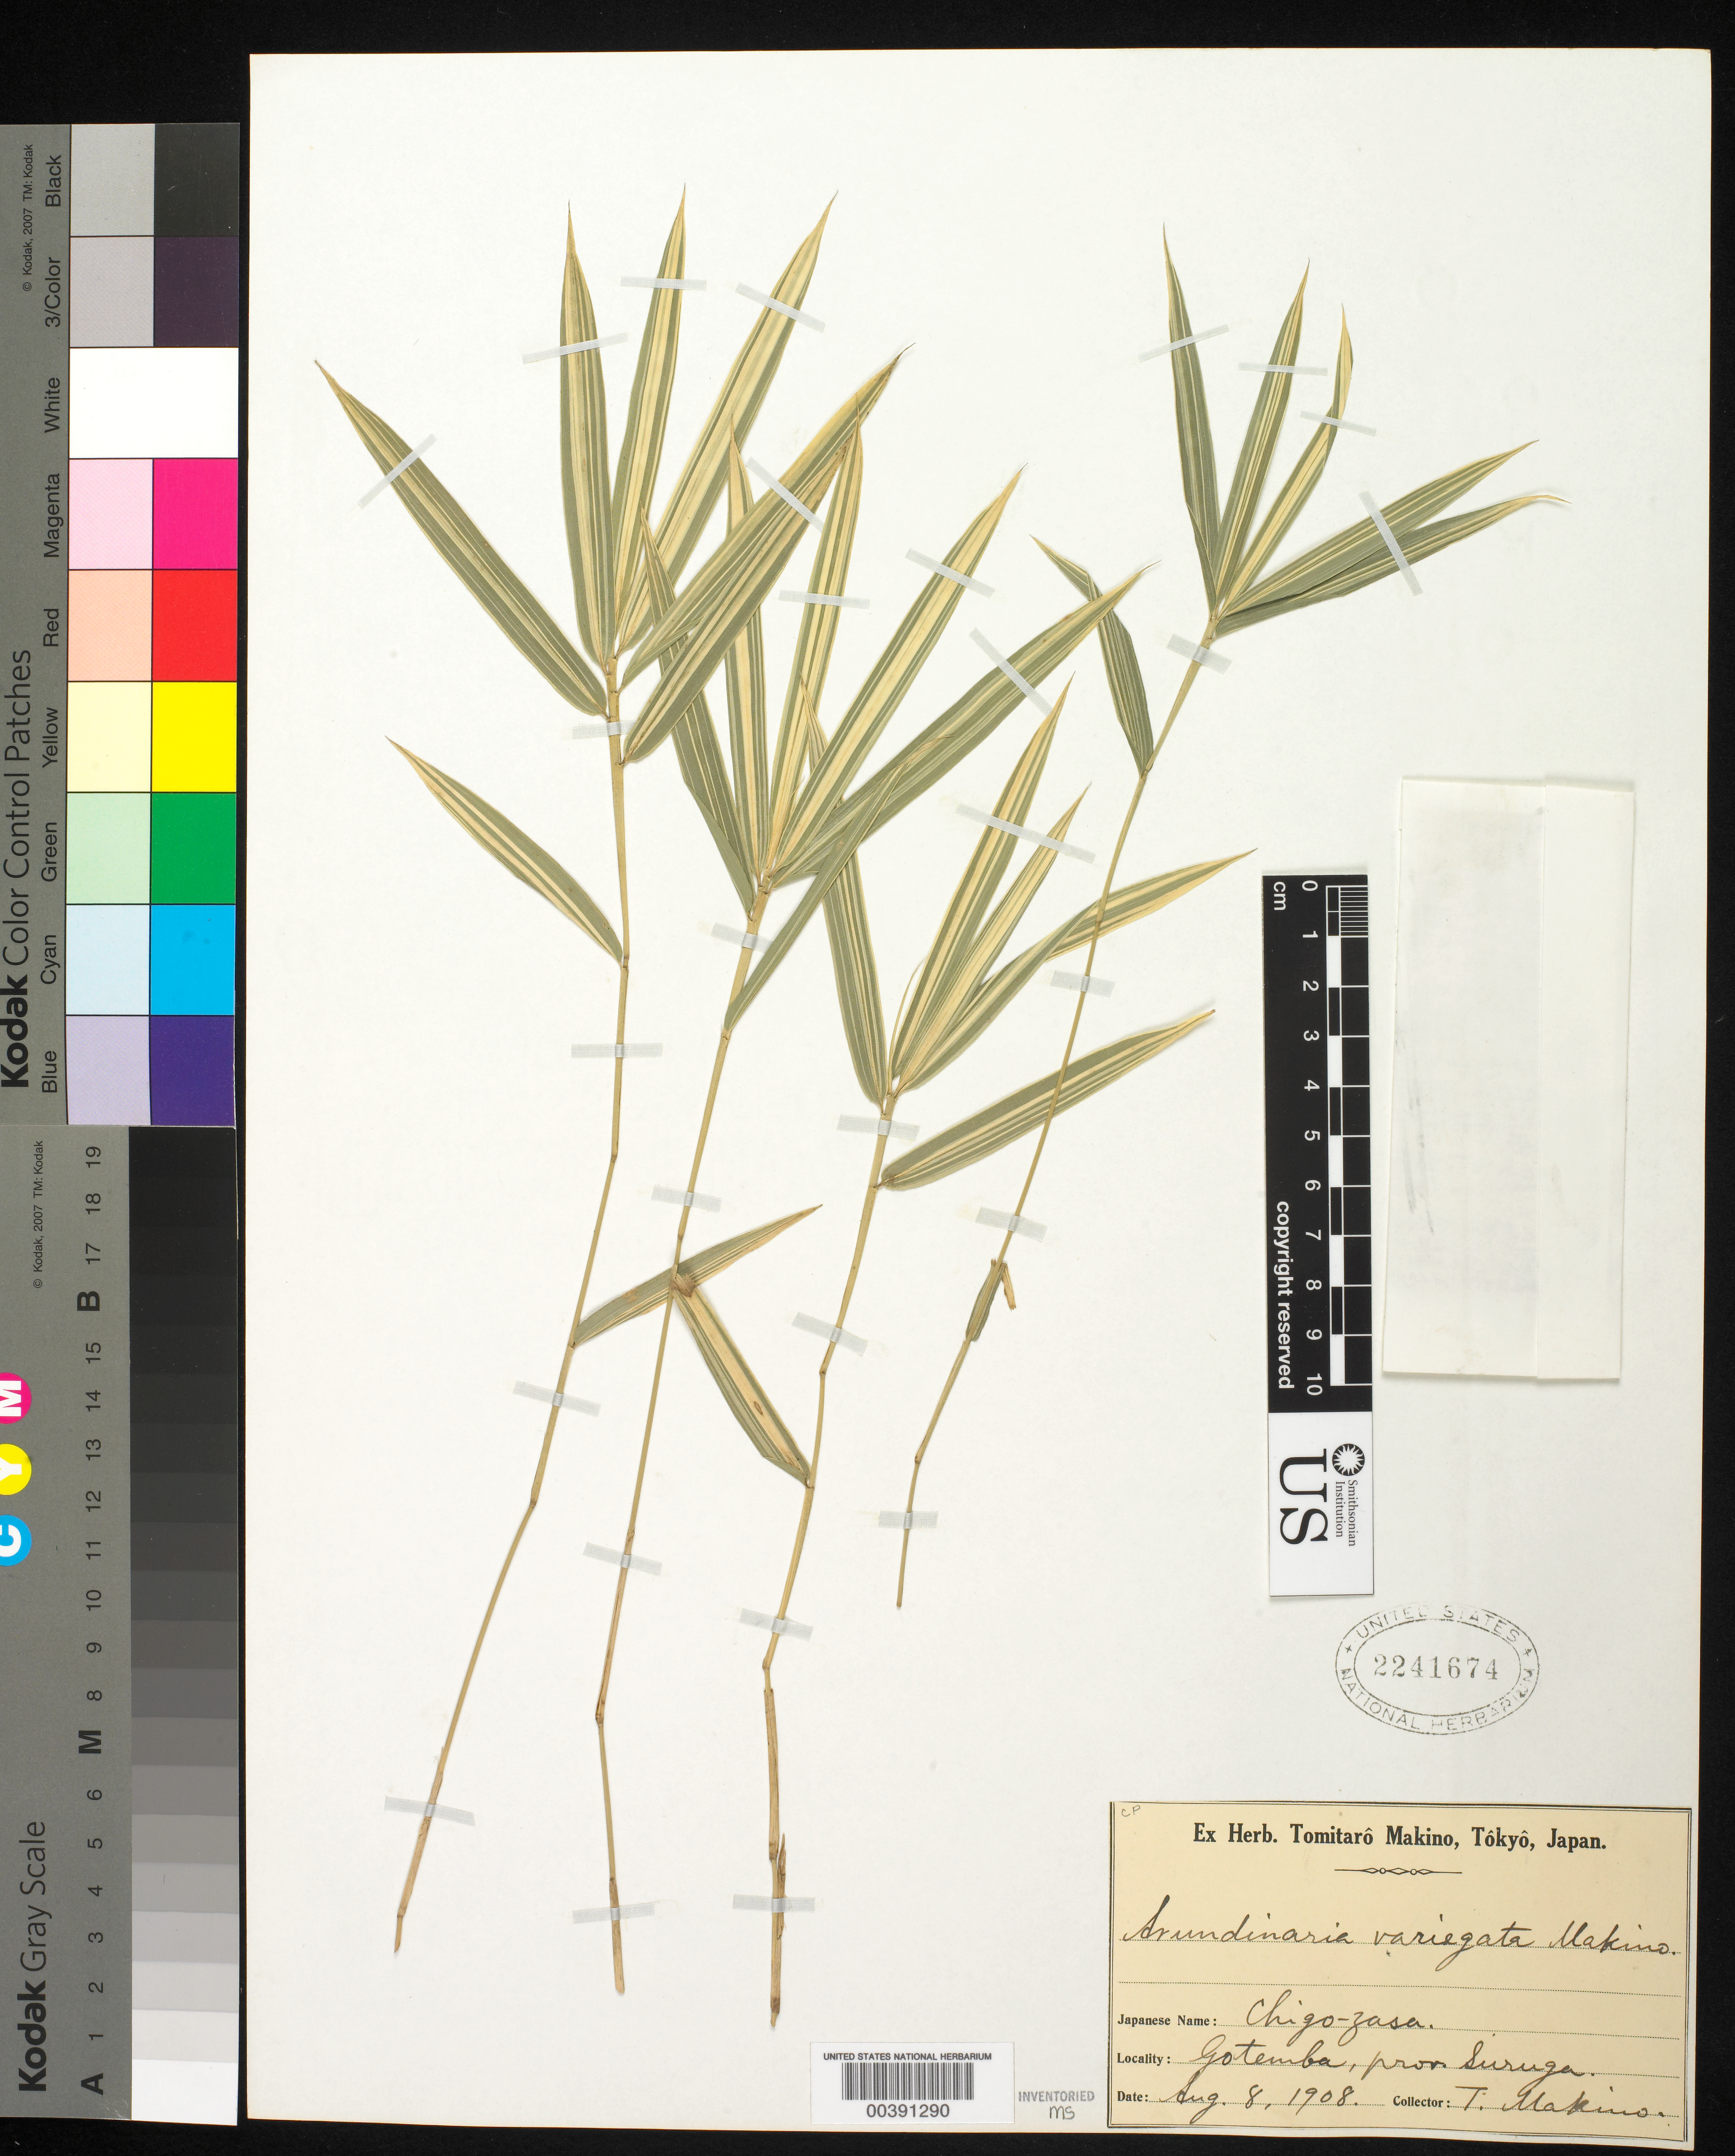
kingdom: Plantae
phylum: Tracheophyta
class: Liliopsida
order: Poales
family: Poaceae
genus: Pleioblastus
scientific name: Pleioblastus fortunei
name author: (Van Houtte) Nakai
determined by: Poaceae Reorganization Project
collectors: T. Makino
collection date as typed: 08 Aug 1908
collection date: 1908-08-08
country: Japan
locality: Gotemba, suruga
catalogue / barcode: US 2241674